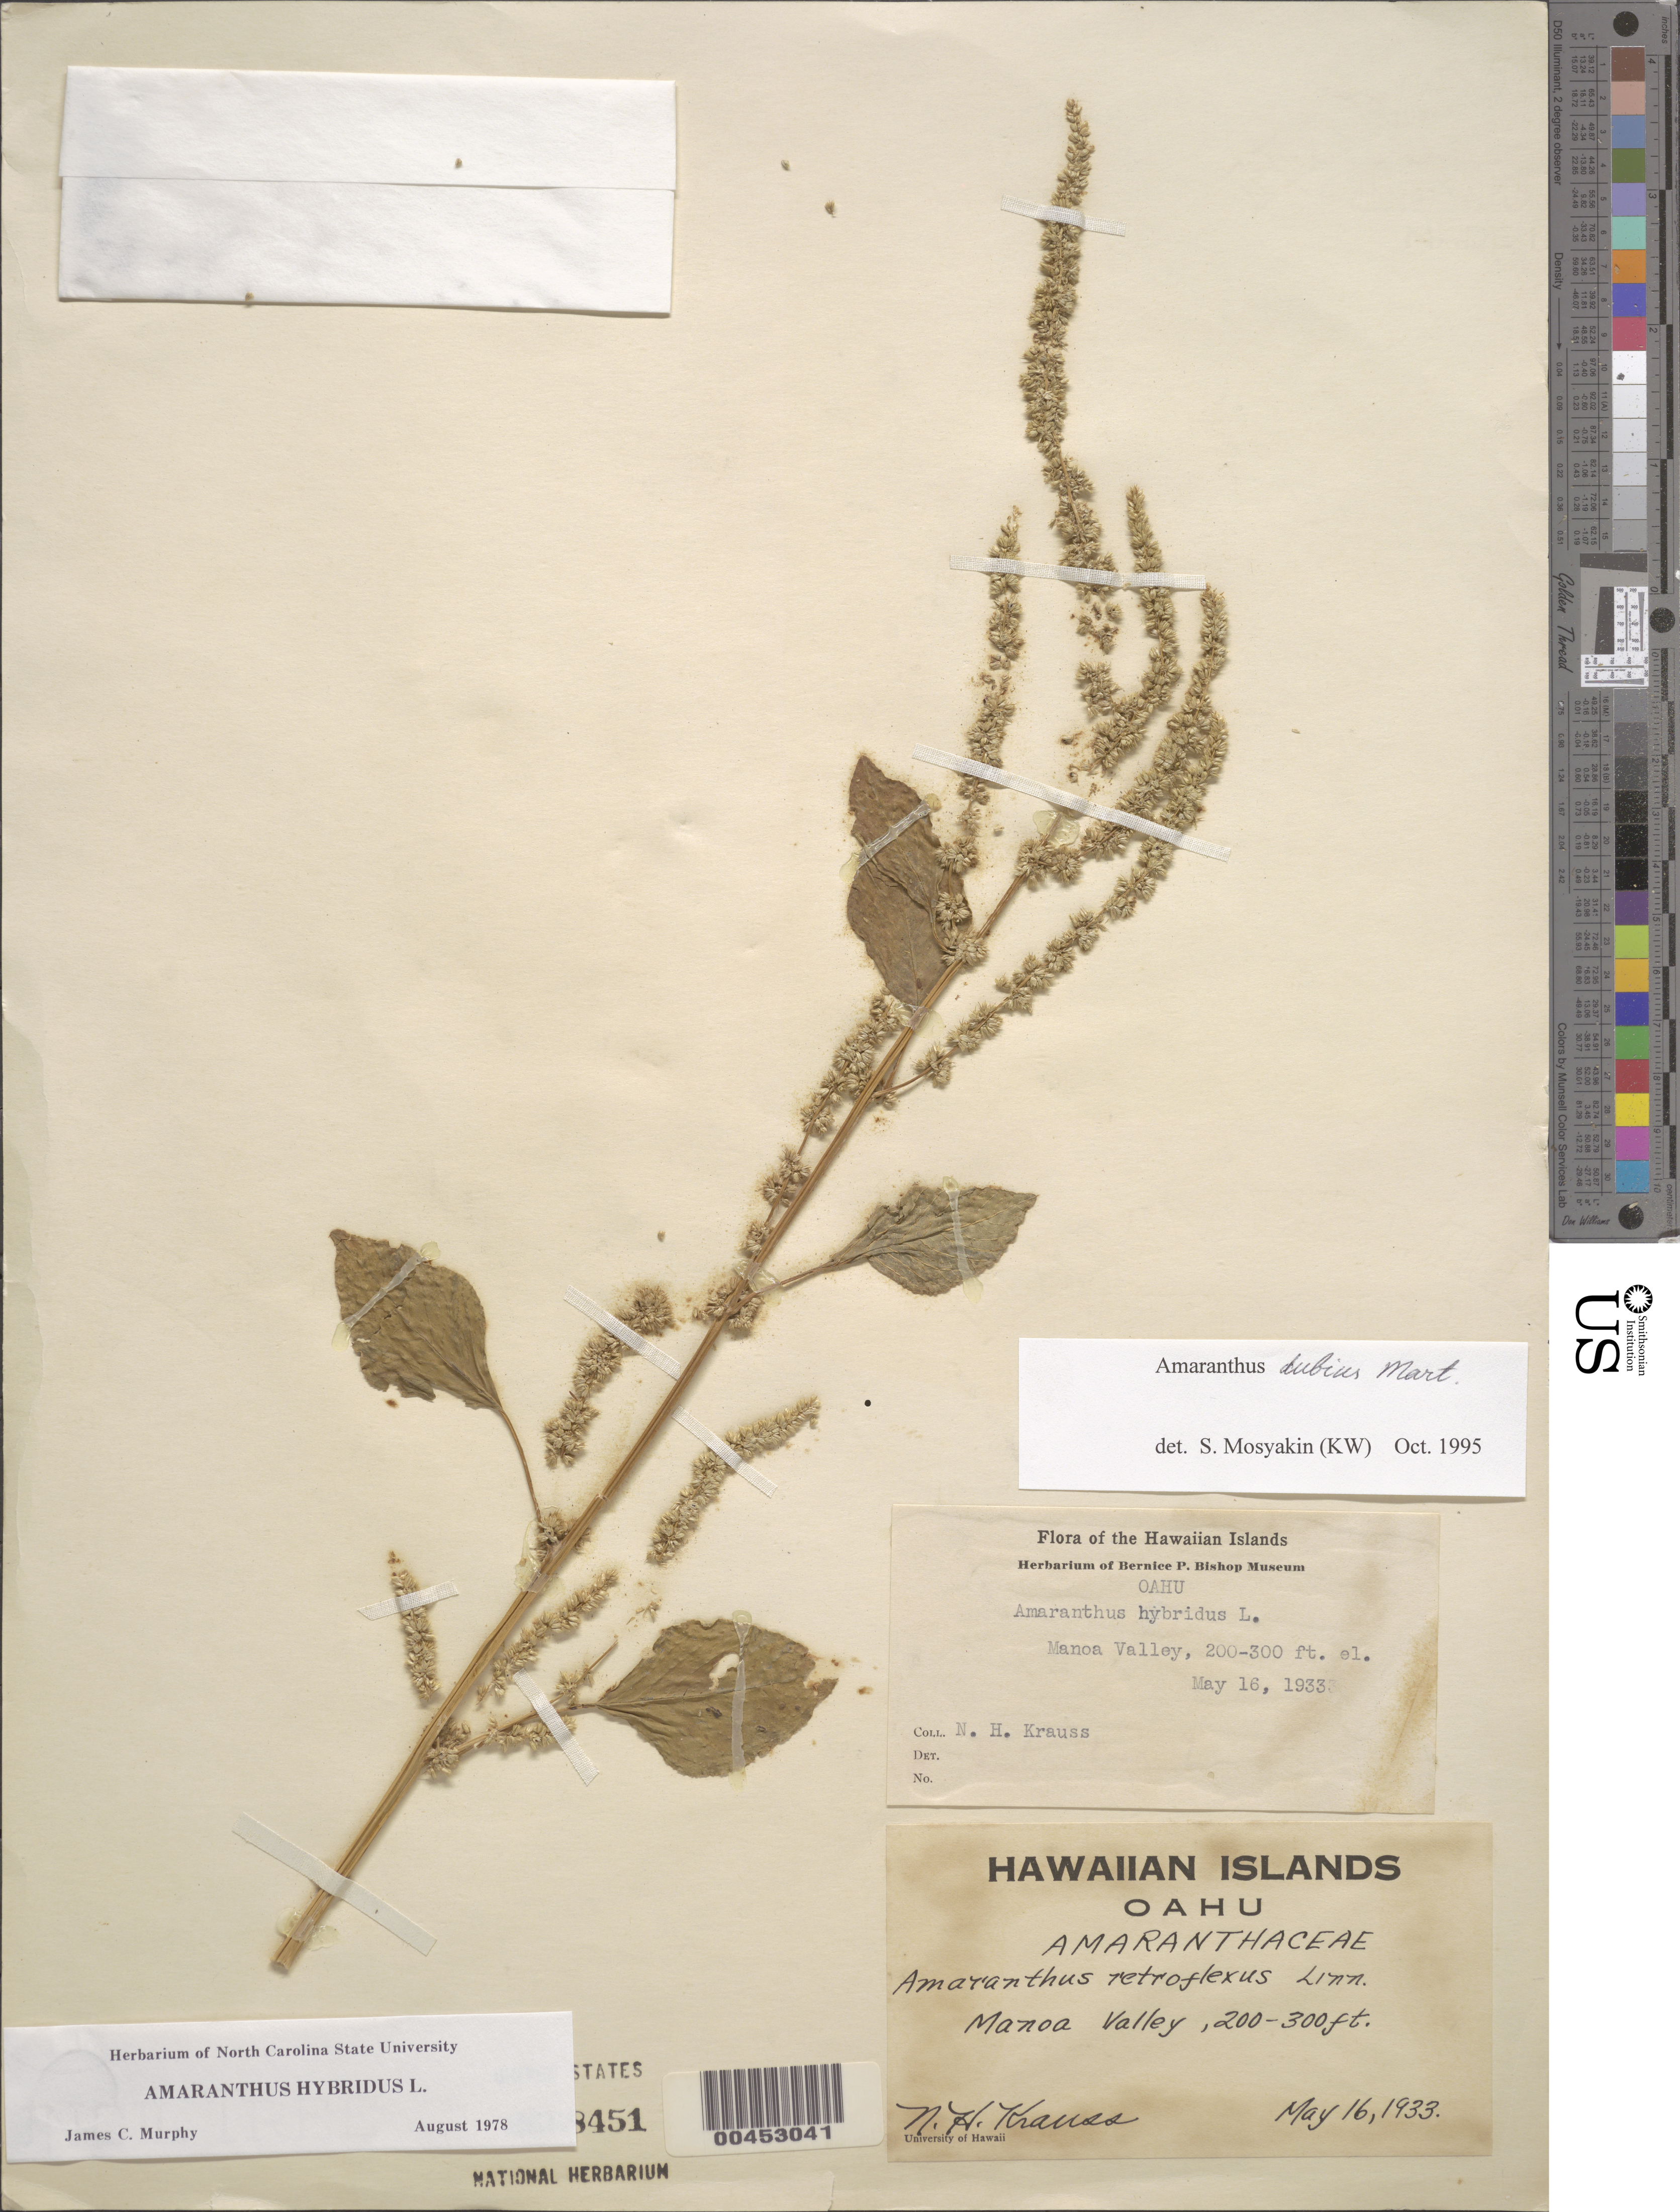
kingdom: Plantae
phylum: Tracheophyta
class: Magnoliopsida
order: Caryophyllales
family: Amaranthaceae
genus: Amaranthus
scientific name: Amaranthus dubius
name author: Mart. ex Thell.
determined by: Mosyakin, S.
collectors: N. Krauss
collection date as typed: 16 May 1933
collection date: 1933-05-16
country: United States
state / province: Hawaii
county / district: Honolulu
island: Oahu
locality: Manoa Valley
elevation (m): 61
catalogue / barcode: US 2668451